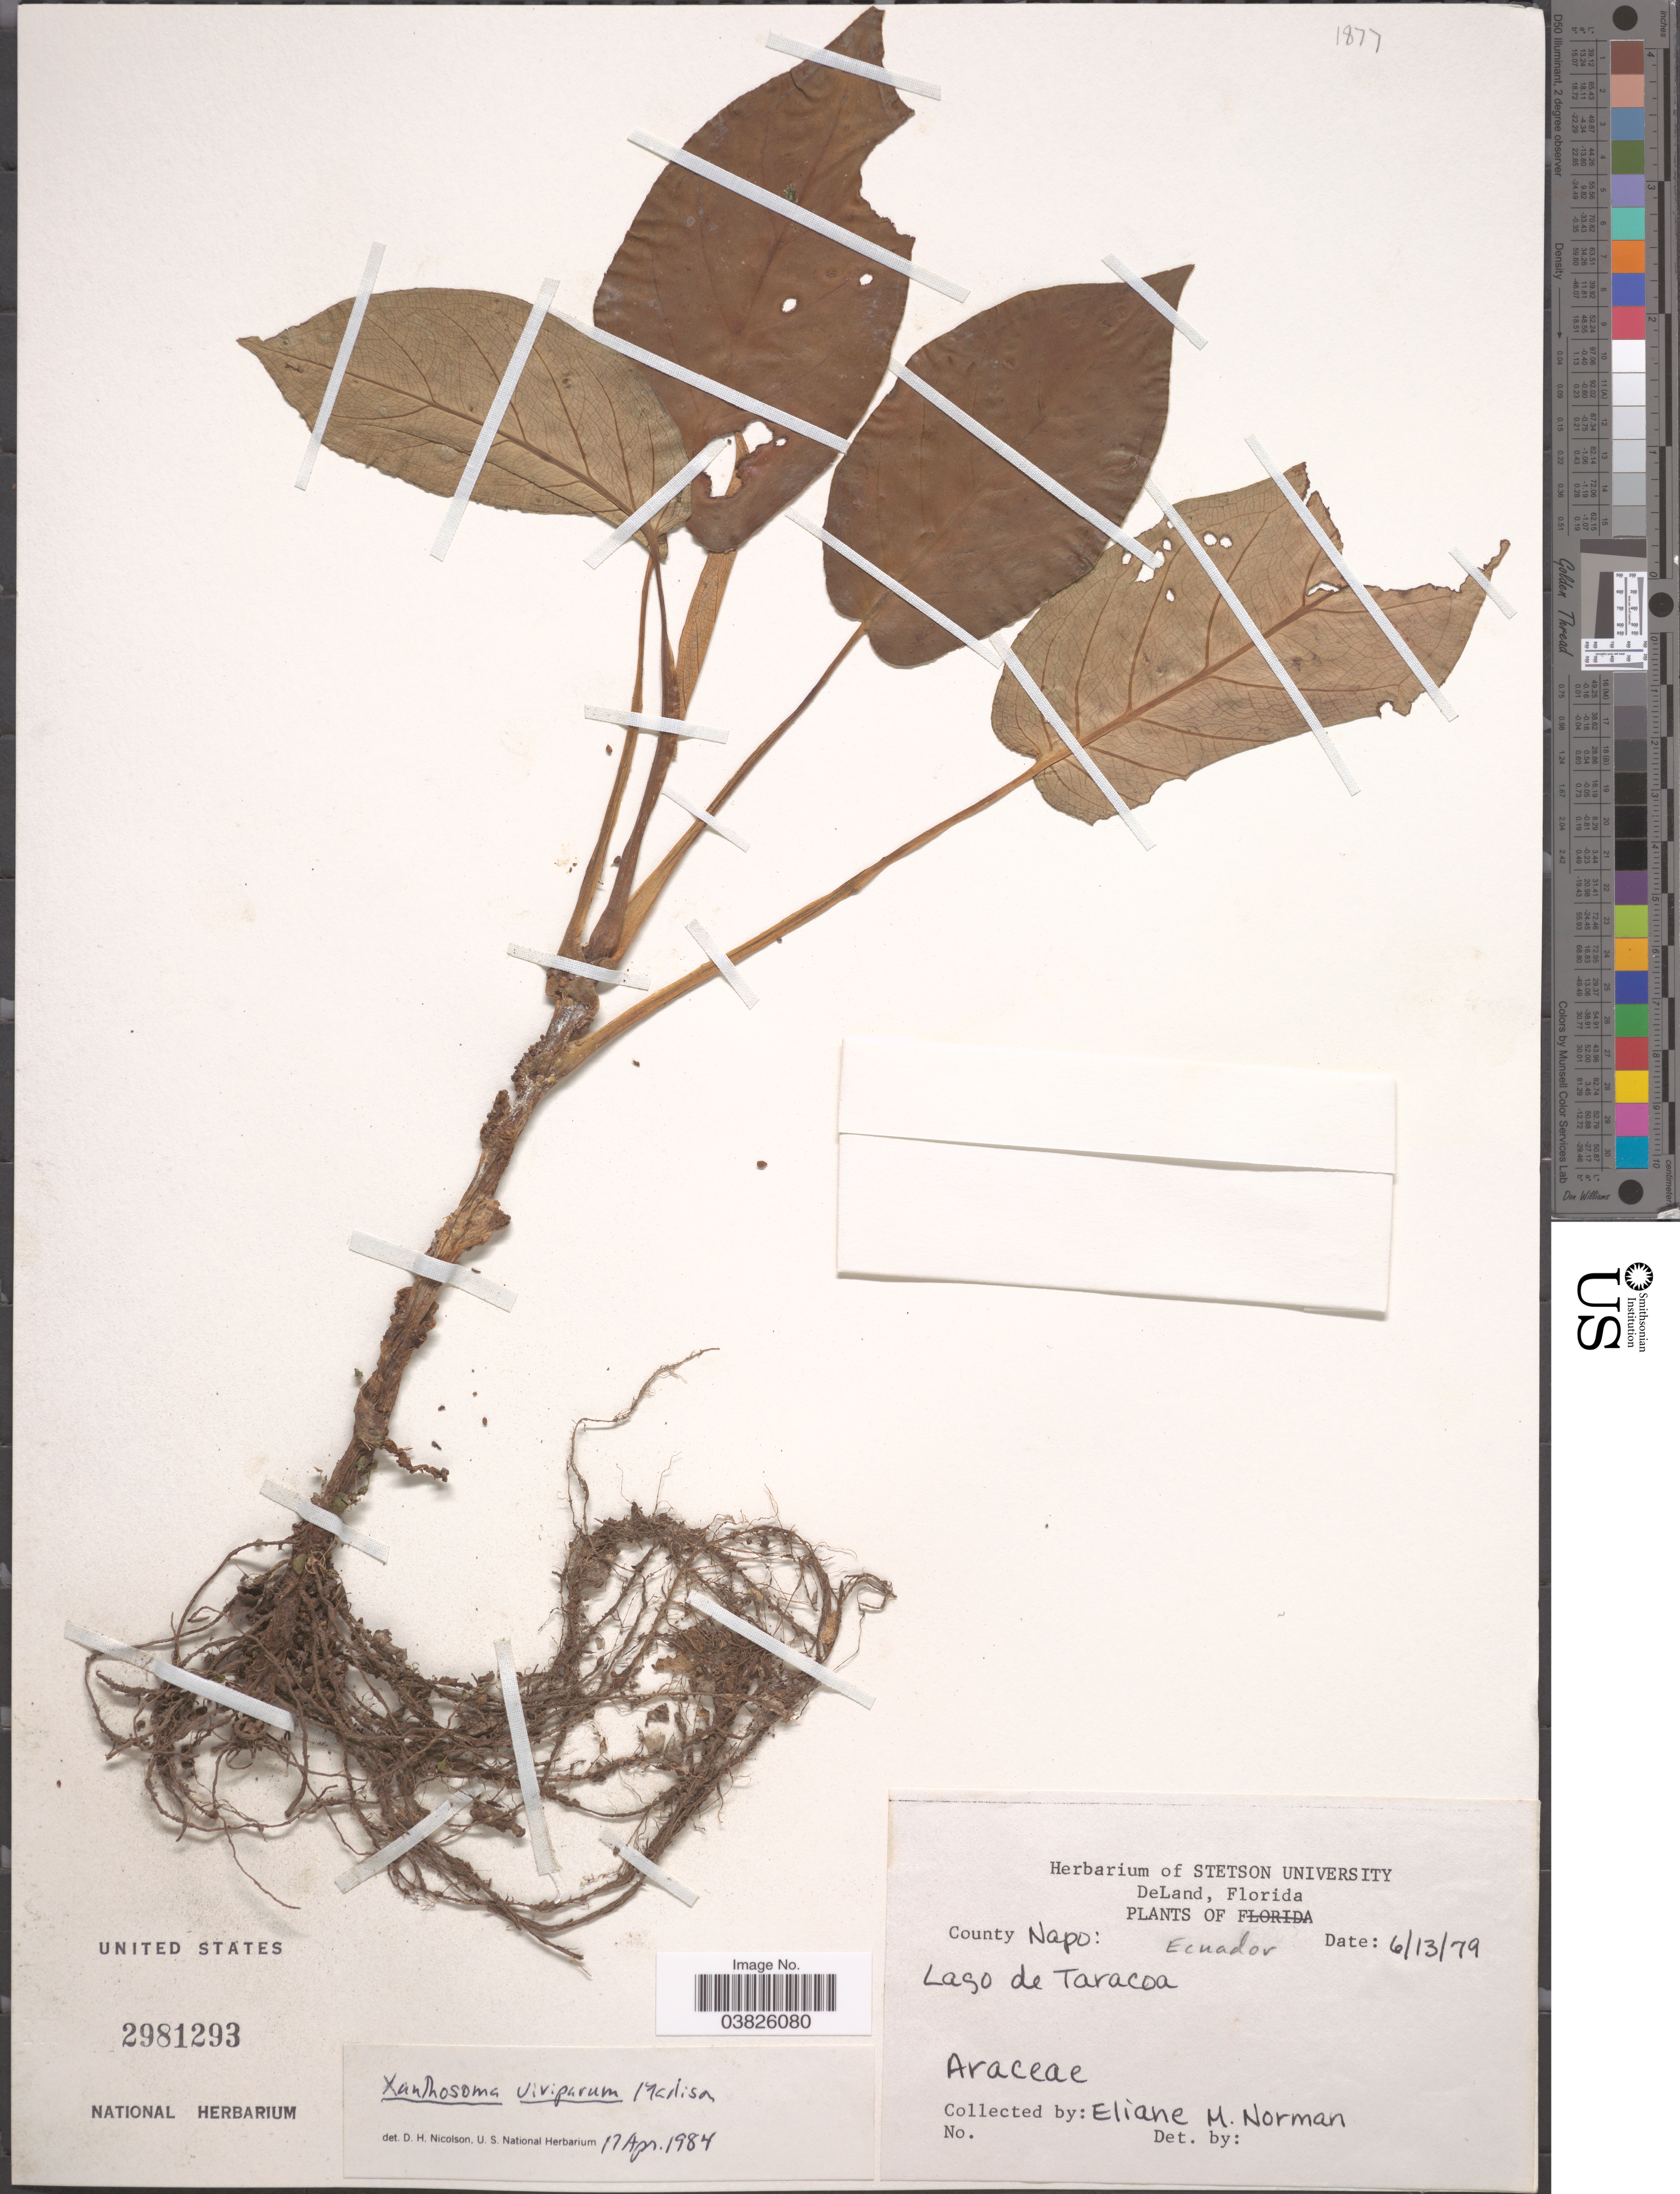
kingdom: Plantae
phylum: Tracheophyta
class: Liliopsida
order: Alismatales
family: Araceae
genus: Xanthosoma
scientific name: Xanthosoma viviparum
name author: Madison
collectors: E. Norman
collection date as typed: Transcribed d/m/y: 13/6/79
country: Ecuador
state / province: Napo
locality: County Napo: Lago de Taracoa.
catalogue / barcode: US 2981293